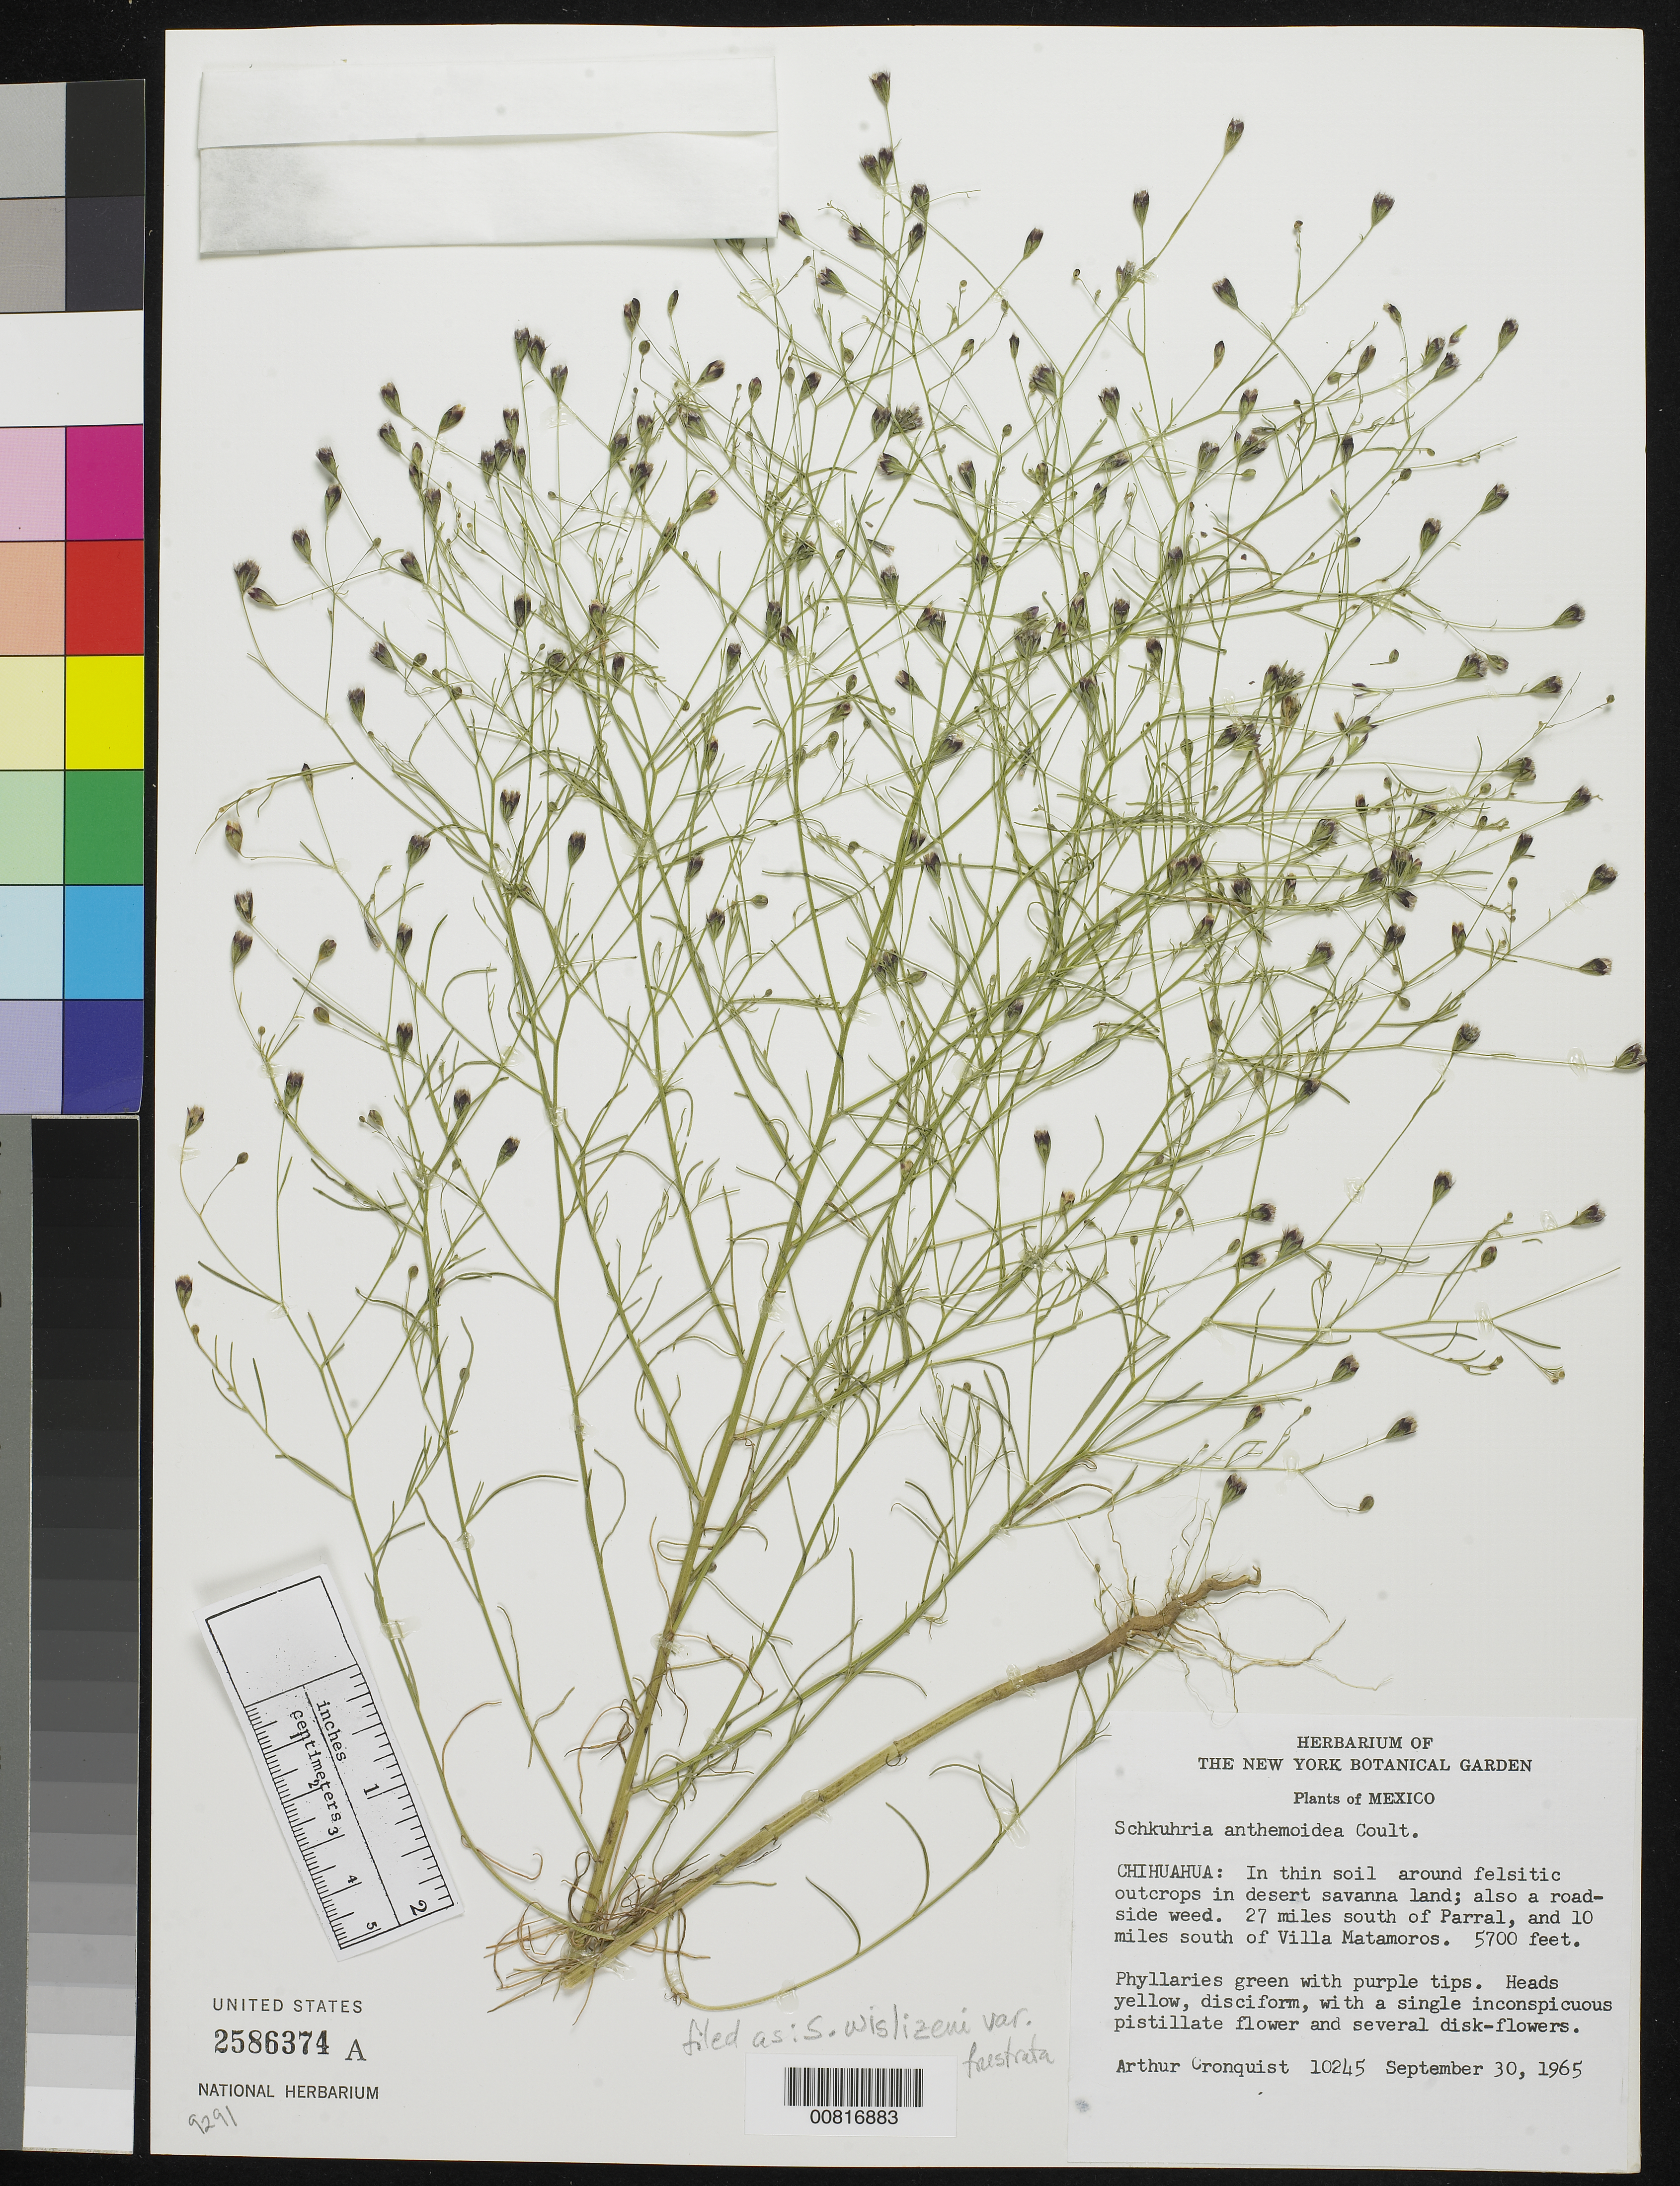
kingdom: Plantae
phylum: Tracheophyta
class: Magnoliopsida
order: Asterales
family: Asteraceae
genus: Schkuhria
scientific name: Schkuhria wislizeni var. frustrata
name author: S.F. Blake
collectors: A. J. Cronquist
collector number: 10245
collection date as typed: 30 Sep 1965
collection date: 1965-09-30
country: Mexico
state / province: Chihuahua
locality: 27 miles south of Parral, and 10 miles south of Villa Matamoros.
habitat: In thin soil around felsitic outcrops in desert savanna land; also a roadside weed.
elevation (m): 1737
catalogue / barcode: US 2586374A